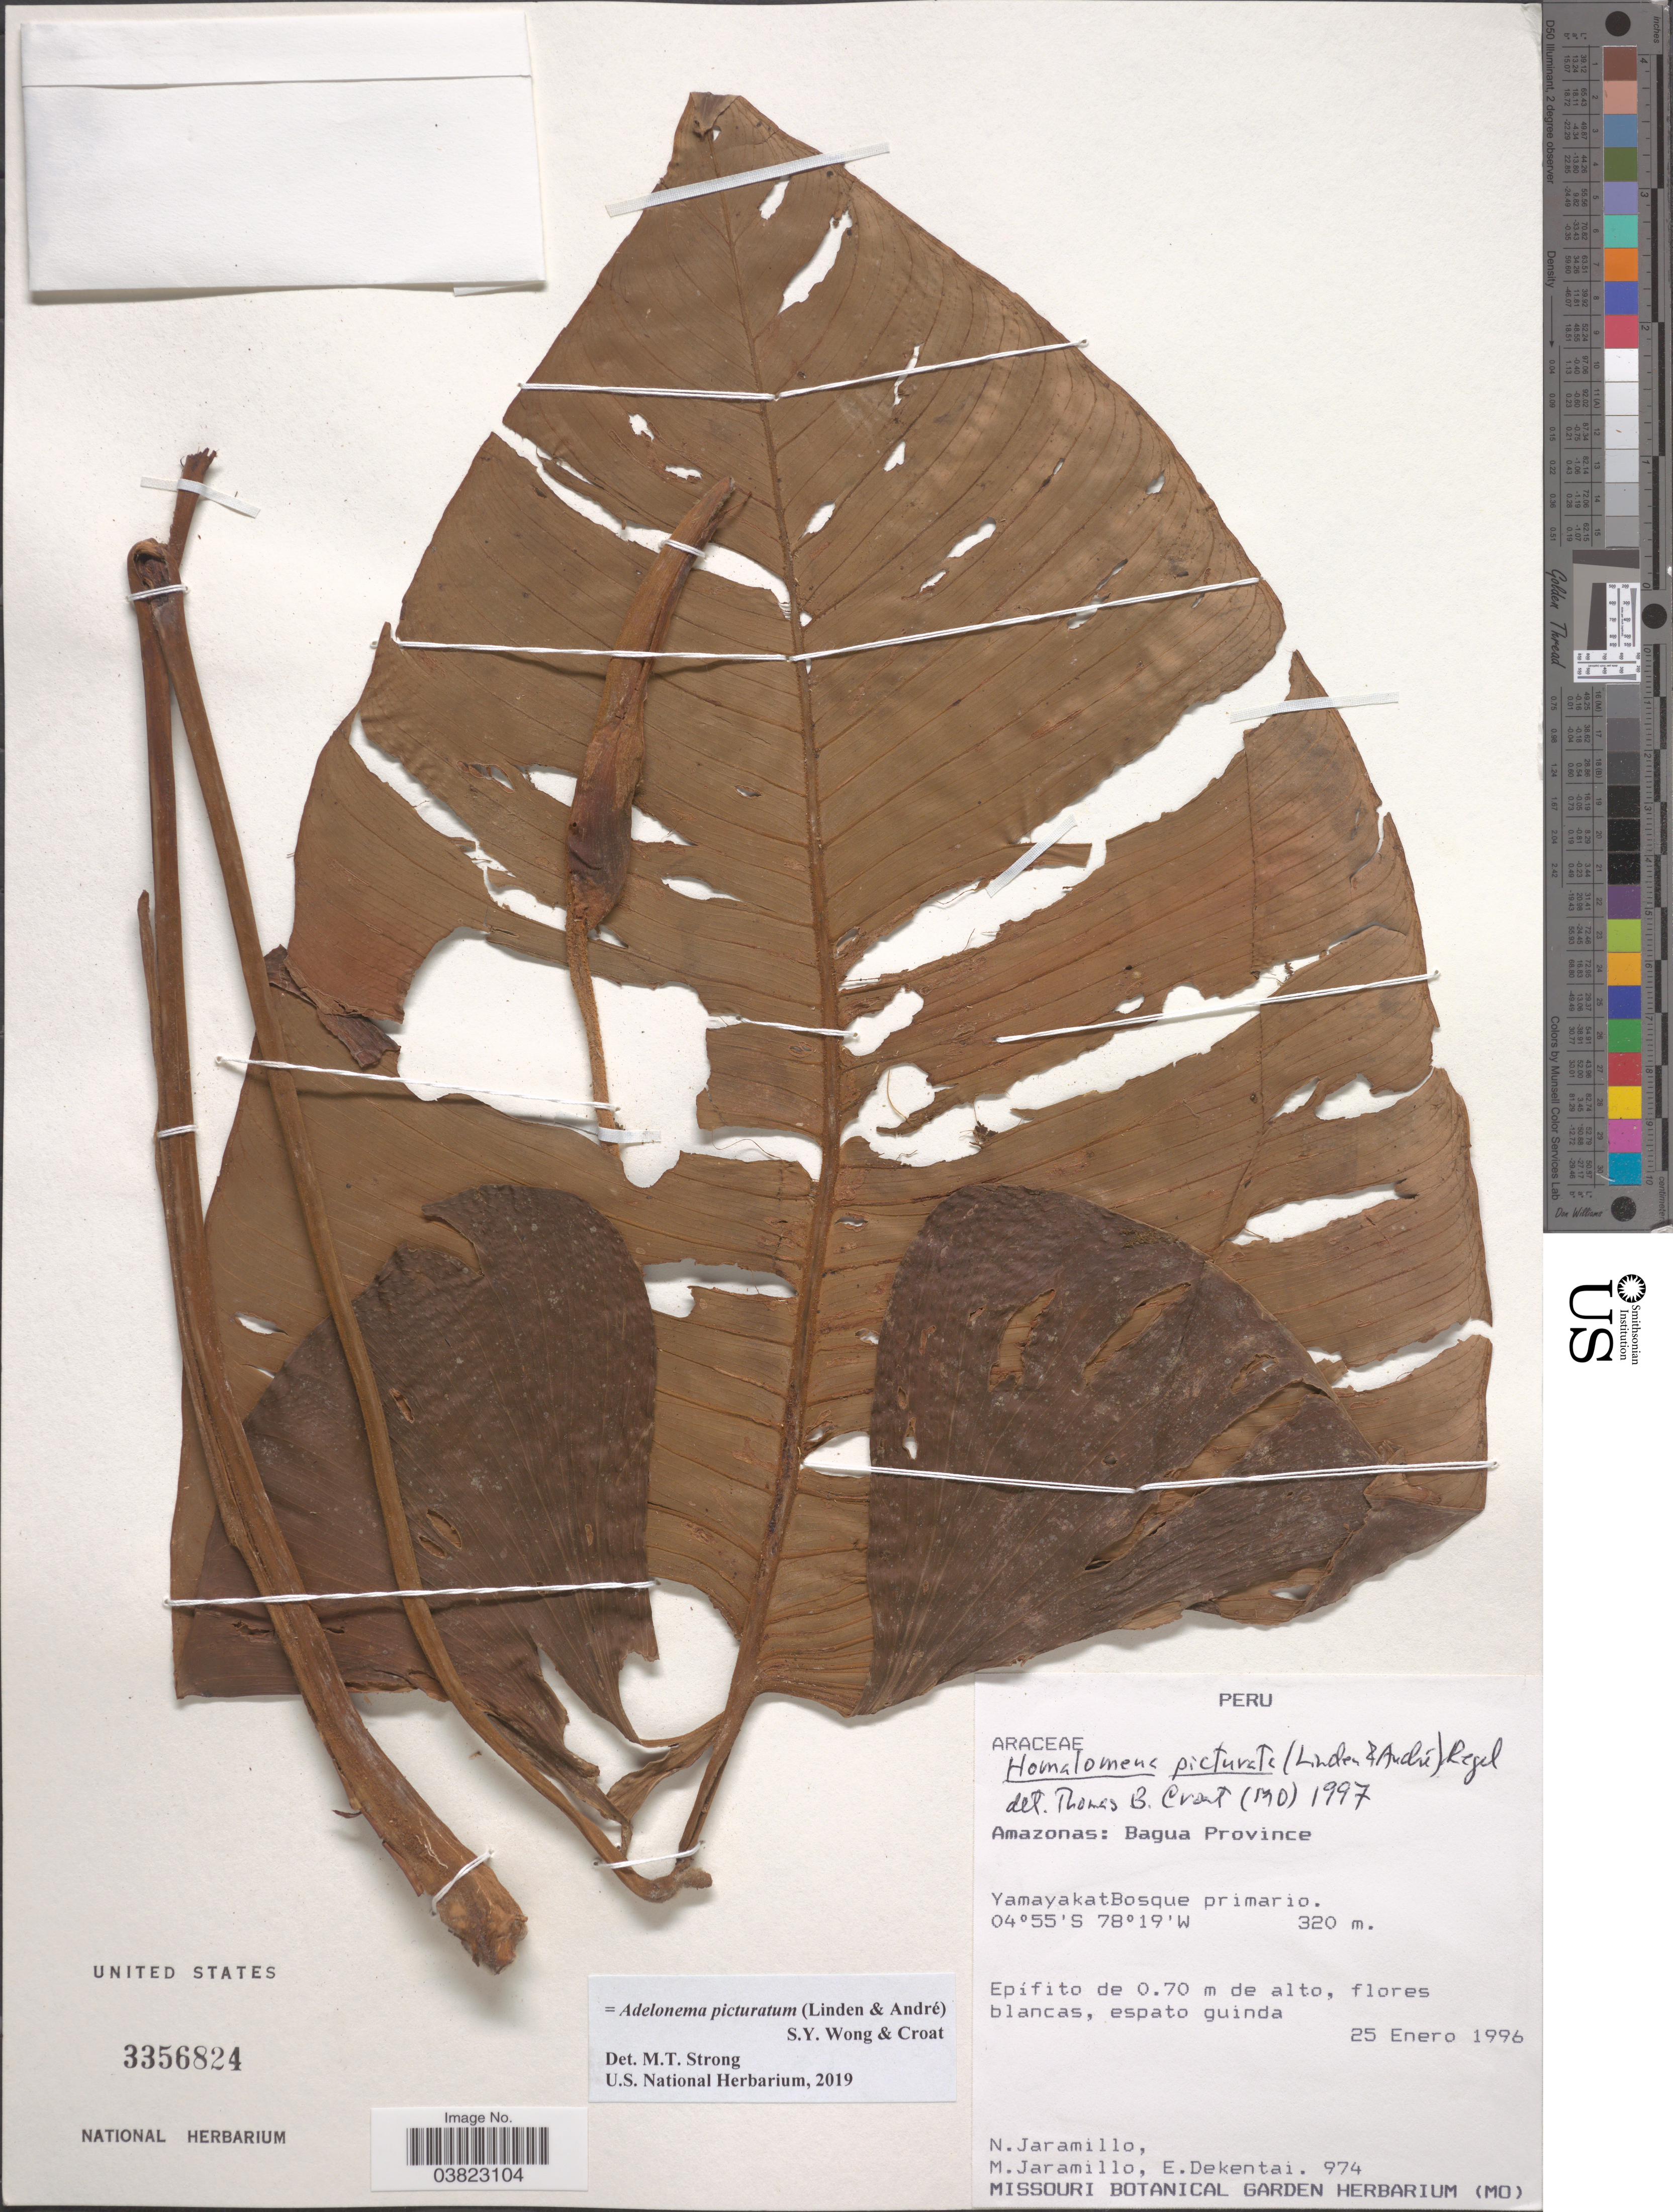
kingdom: Plantae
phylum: Tracheophyta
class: Liliopsida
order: Alismatales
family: Araceae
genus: Adelonema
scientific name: Adelonema picturatum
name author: (Linden & André) S.Y. Wong & Croat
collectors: N. Jaramillo, M. Jaramillo & E. Dekentai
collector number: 974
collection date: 1996-01-25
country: Peru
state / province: Amazonas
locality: Bagua Province. YamayakatBosque primario.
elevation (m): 320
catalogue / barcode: US 3356824